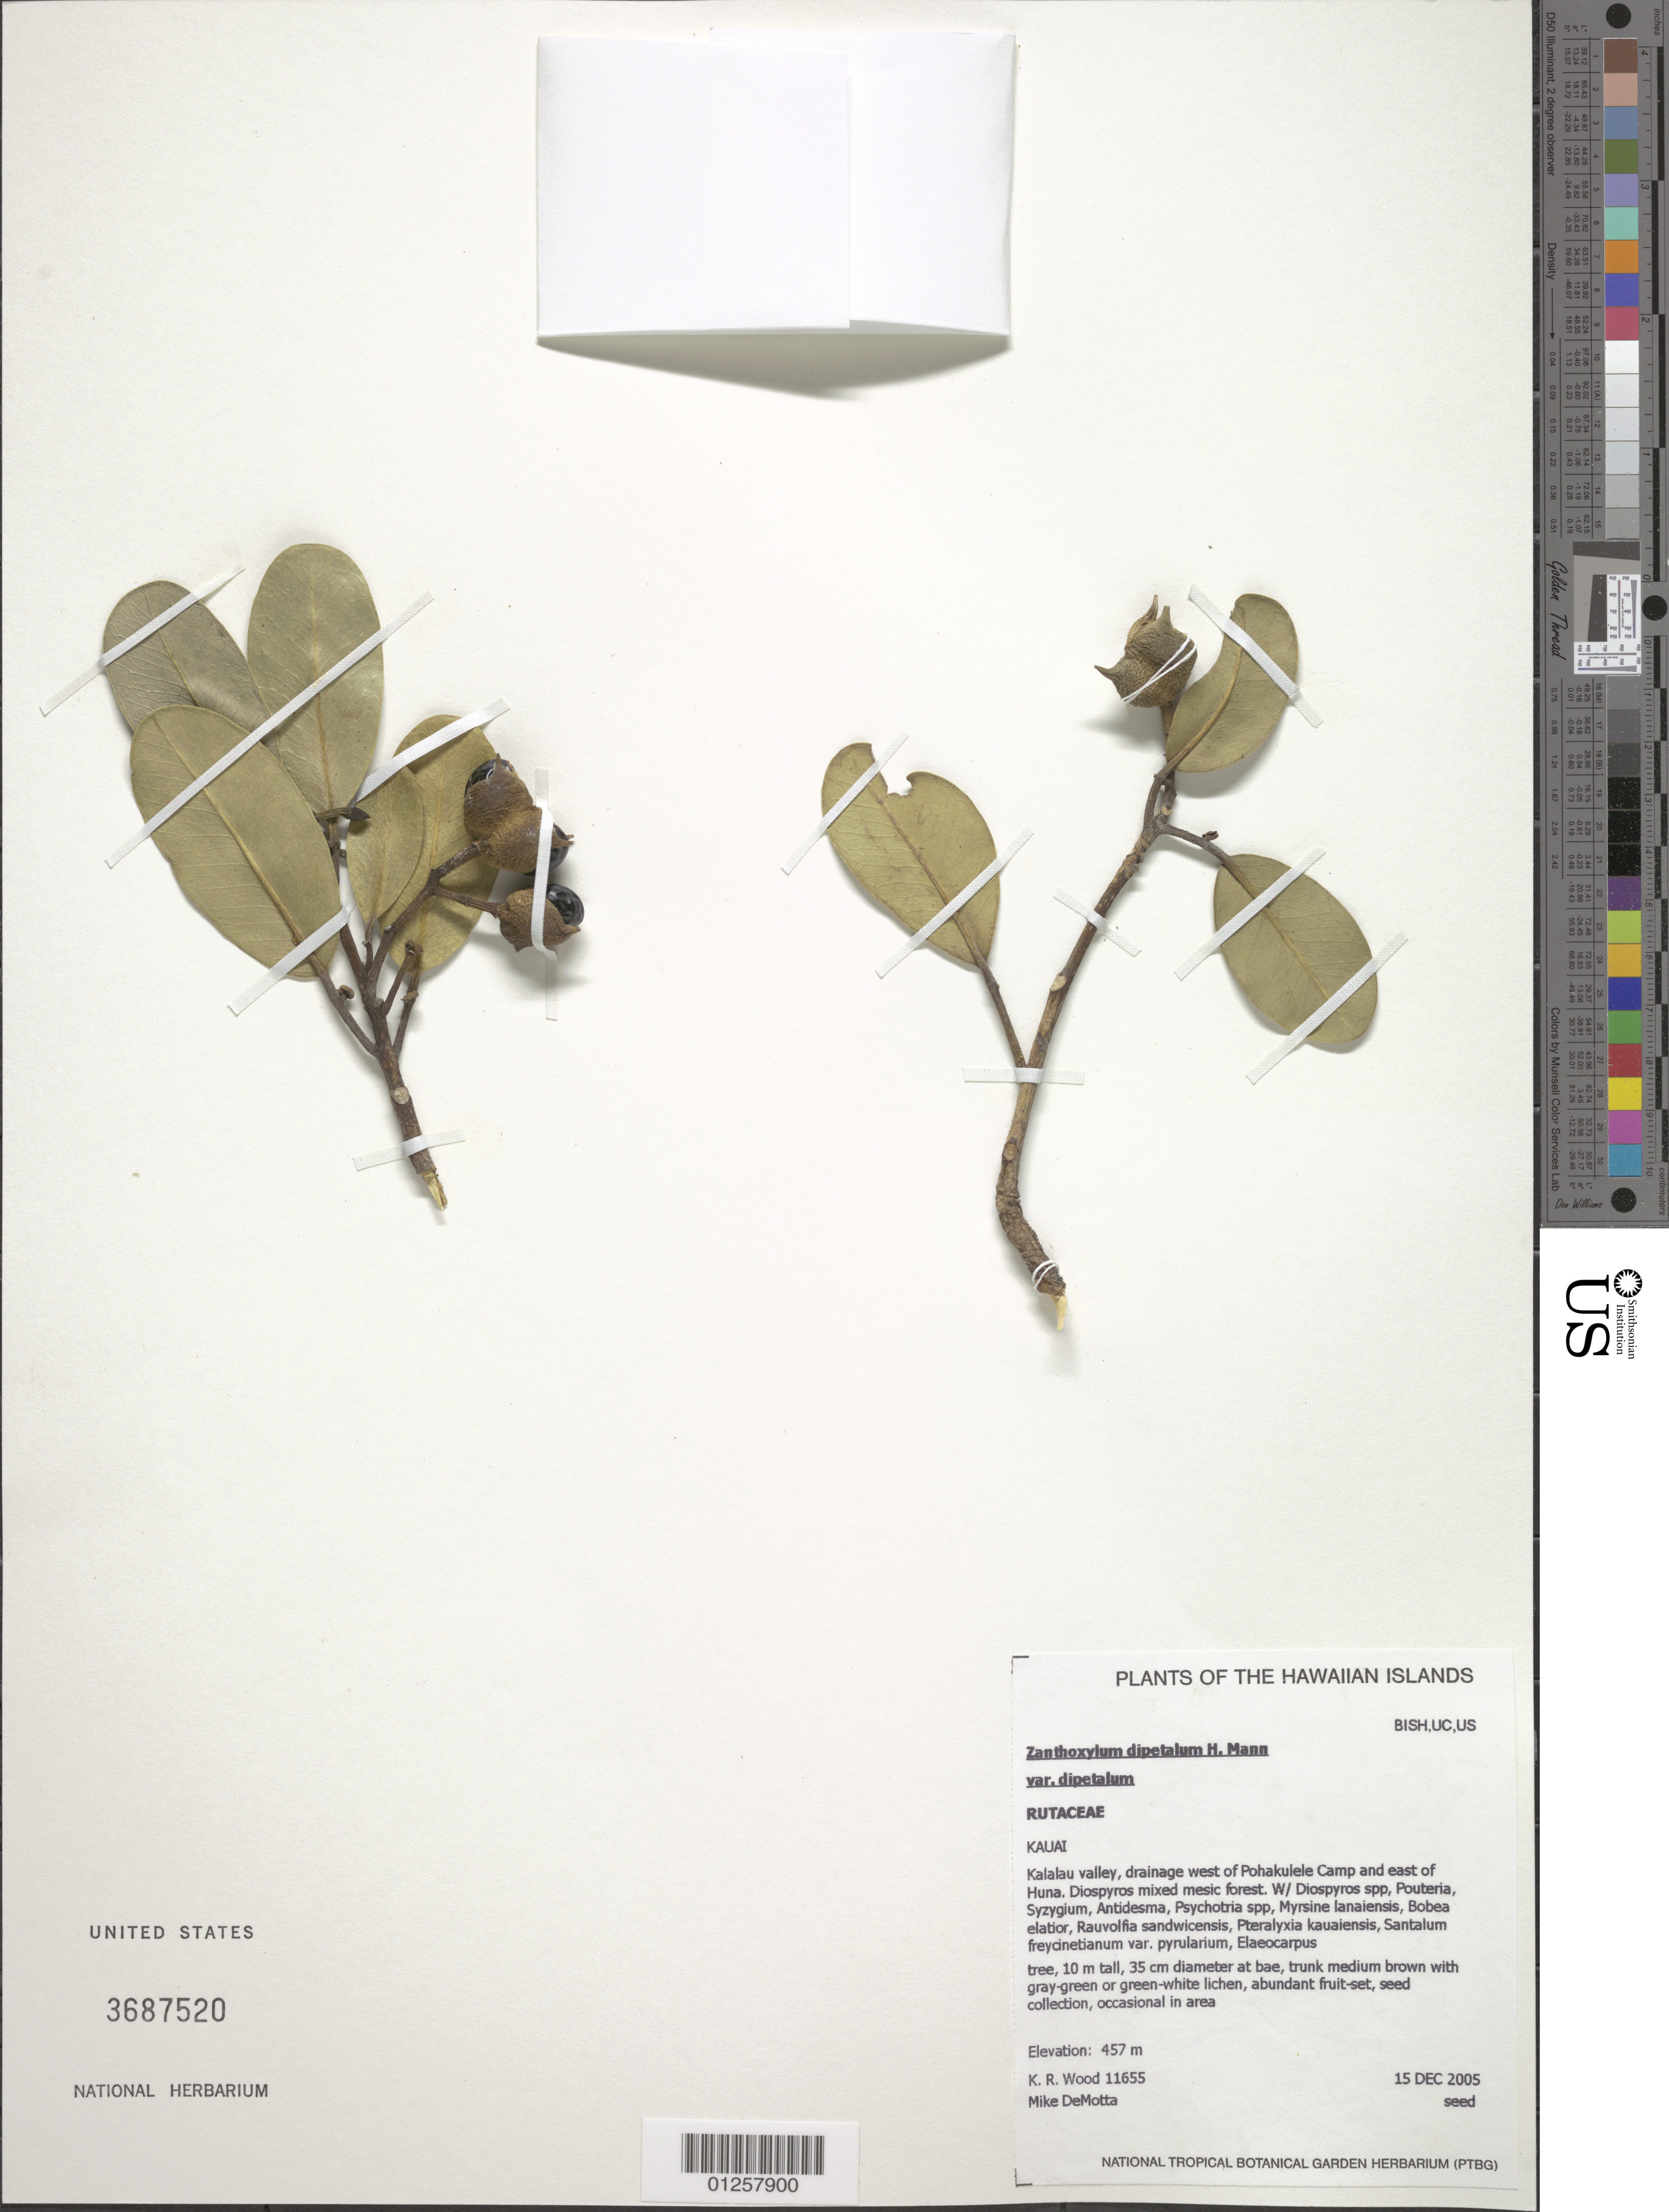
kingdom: Plantae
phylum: Tracheophyta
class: Magnoliopsida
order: Sapindales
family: Rutaceae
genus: Zanthoxylum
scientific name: Zanthoxylum dipetalum var. dipetalum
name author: H. Mann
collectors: K. R. Wood & M. DeMotta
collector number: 11655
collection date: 2005-12-15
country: United States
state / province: Hawaii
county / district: Hawaii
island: Kaua'i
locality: Kalalau Valley, drainage west of Pohakulele Camp and east of Huna.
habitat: Mixed mesic forest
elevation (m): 457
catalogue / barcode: US 3687520